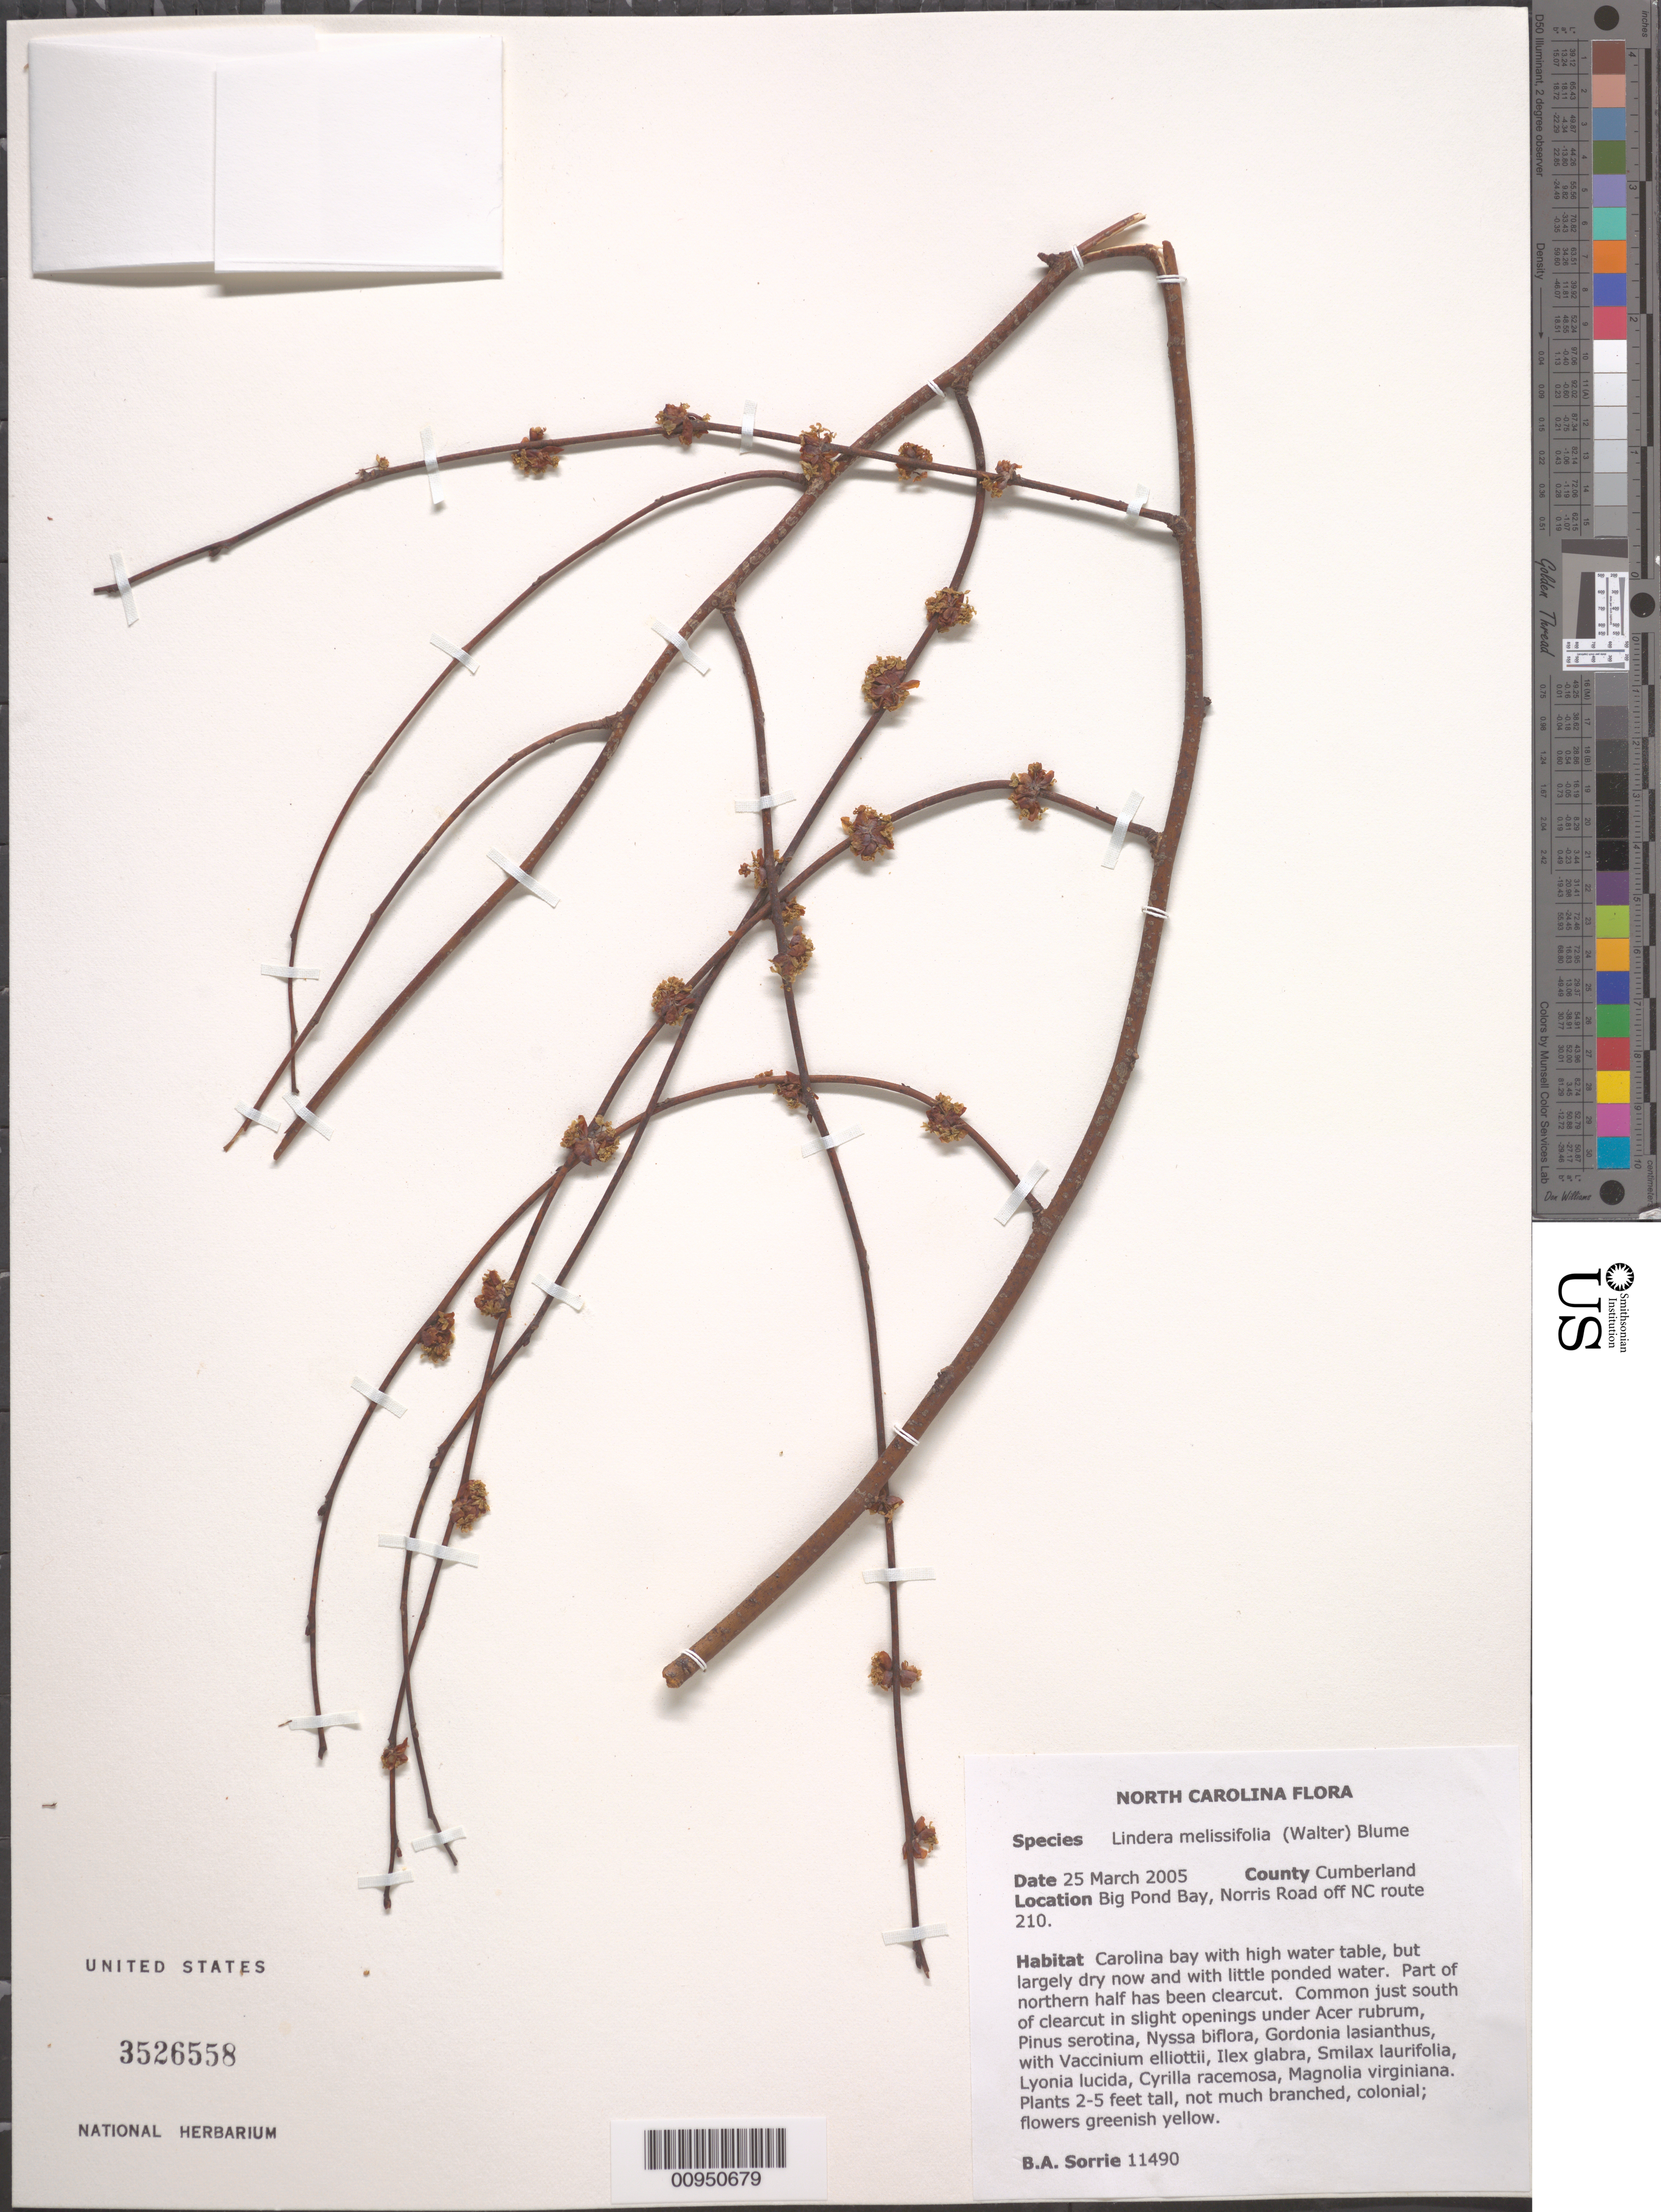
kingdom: Plantae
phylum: Tracheophyta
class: Magnoliopsida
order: Laurales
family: Lauraceae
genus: Lindera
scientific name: Lindera melissifolia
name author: (Walter) Blume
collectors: B. A. Sorrie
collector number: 11490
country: United States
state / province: North Carolina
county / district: Cumberland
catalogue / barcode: US 3526558